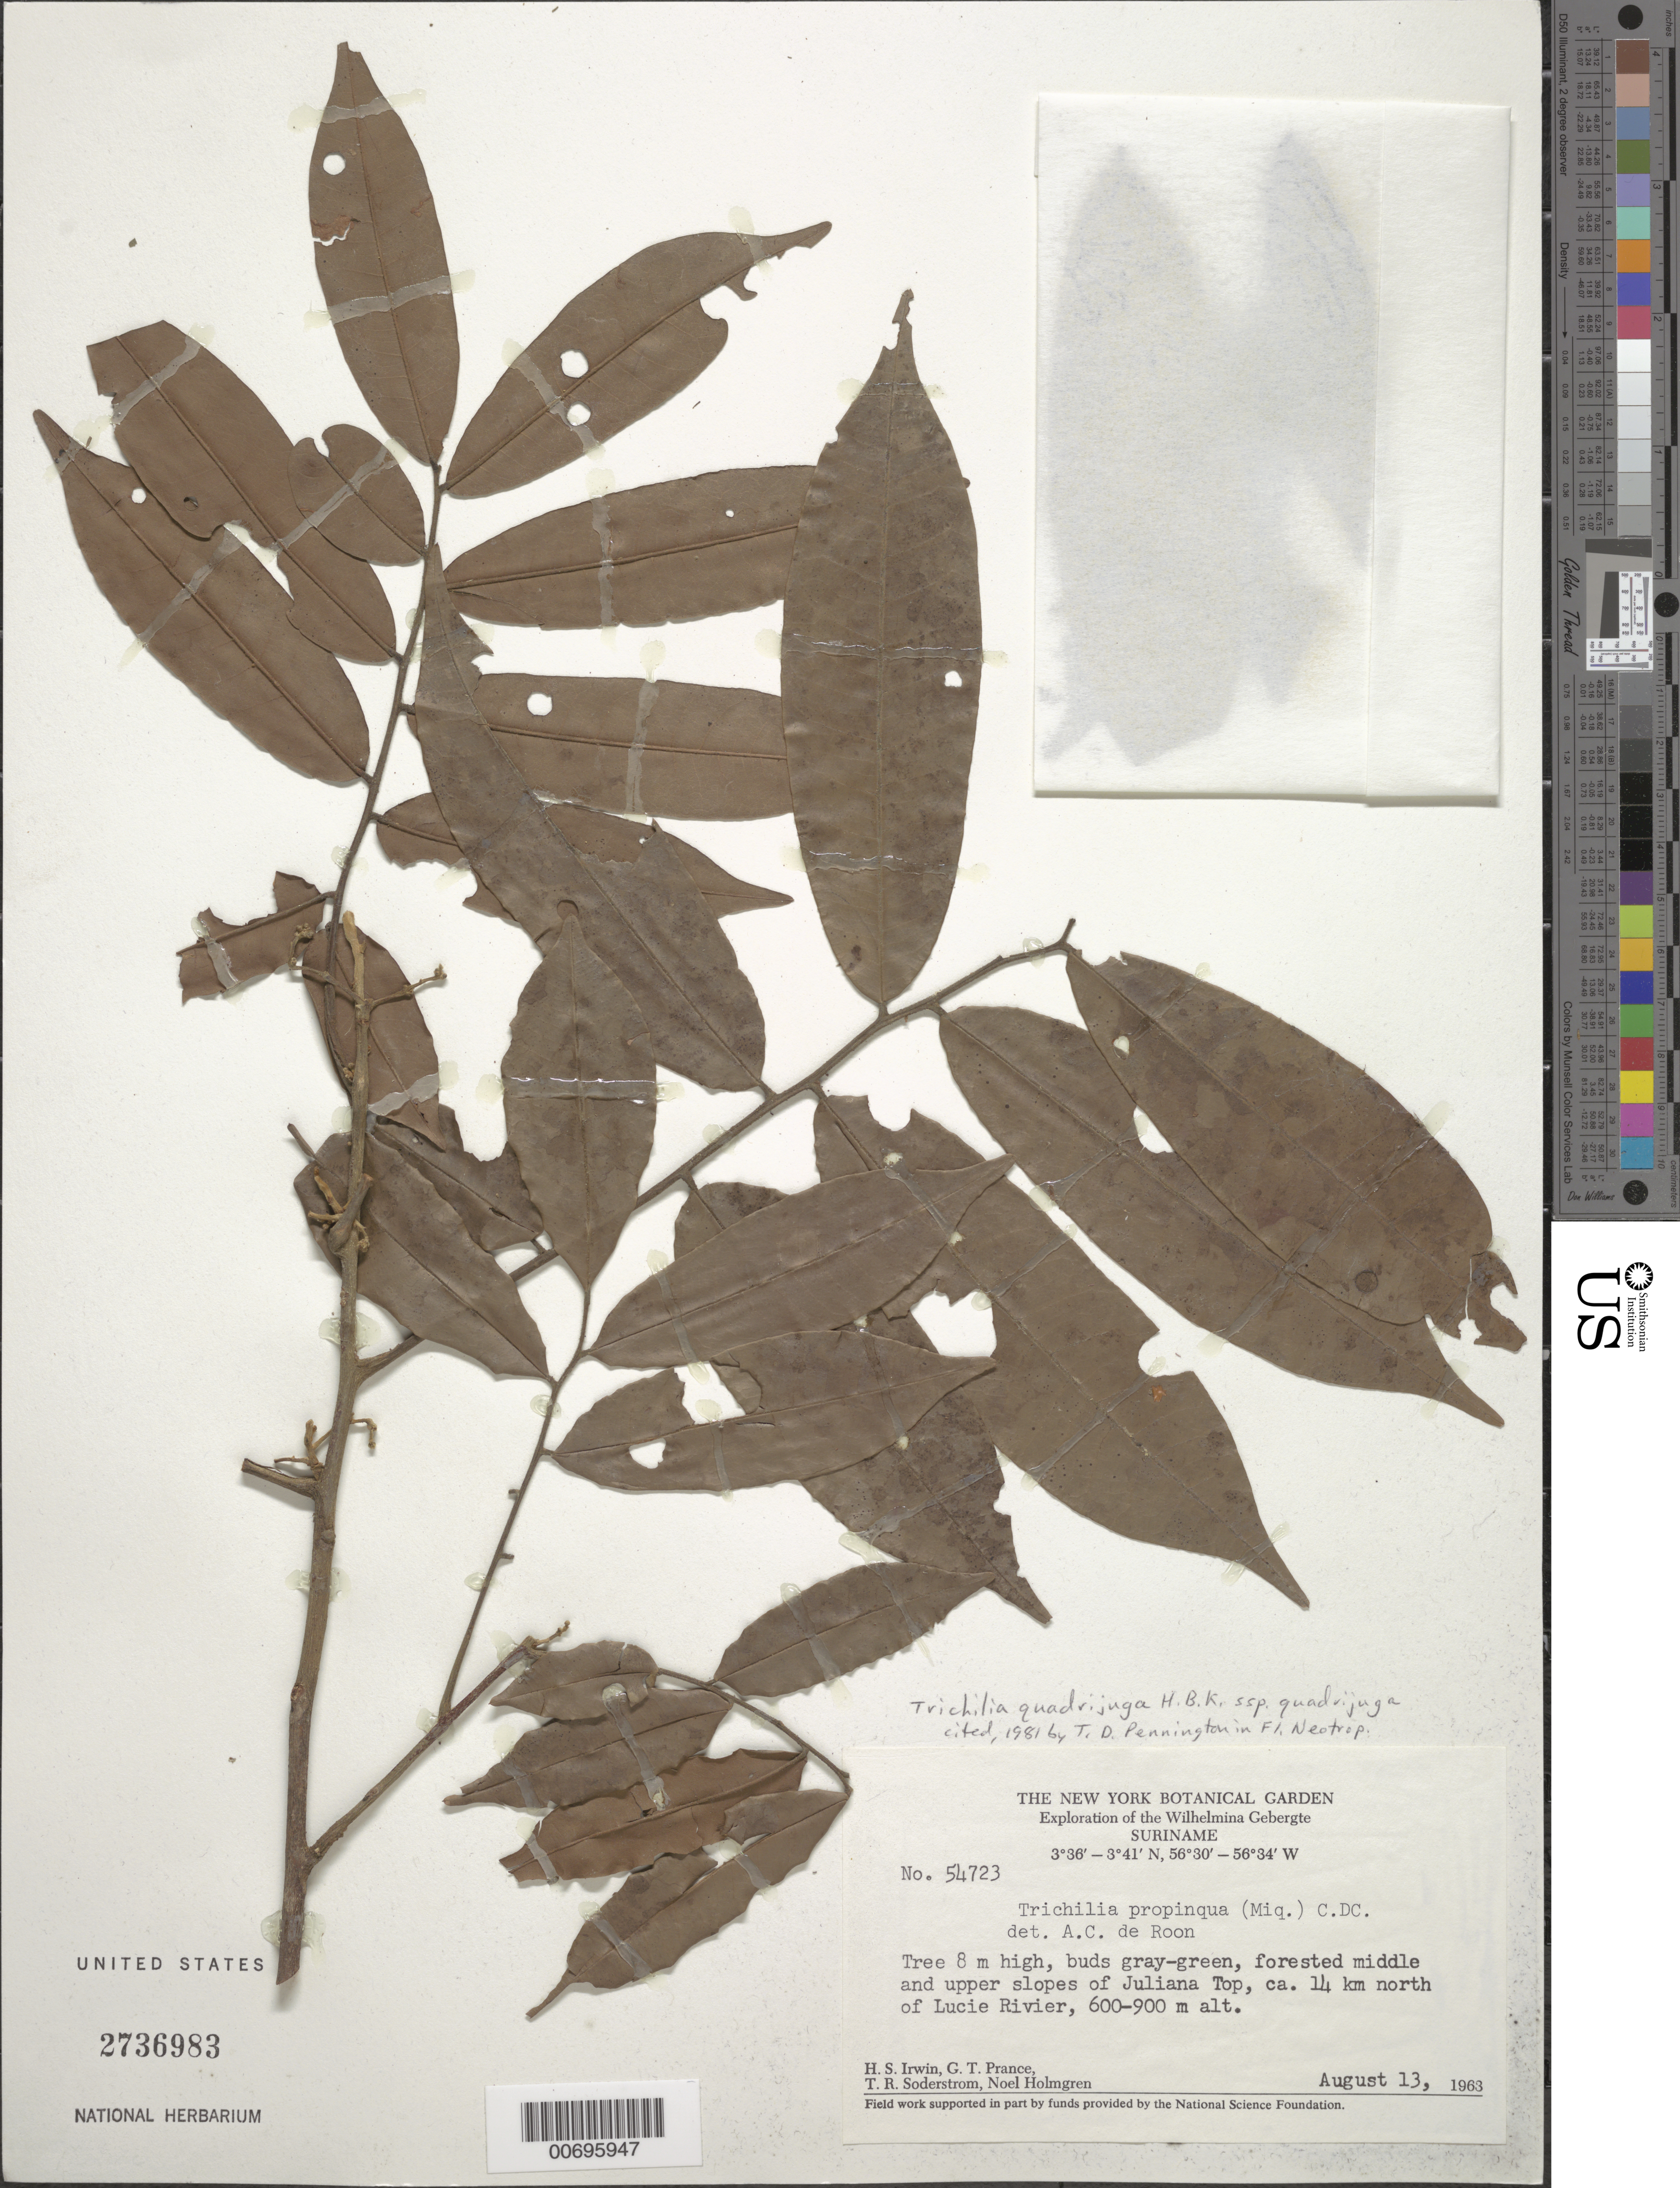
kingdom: Plantae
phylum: Tracheophyta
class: Magnoliopsida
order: Sapindales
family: Meliaceae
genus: Trichilia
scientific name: Trichilia quadrijuga subsp. quadrijuga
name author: Kunth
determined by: Pennington, T. D., (K)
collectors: H. Irwin, G. T. Prance, T. R. Soderstrom & N. H. Holmgren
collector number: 54723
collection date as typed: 13-Aug-63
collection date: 1963-08-13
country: Suriname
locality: Juliana Top, 14 km N of Lucie R., Wilhelmina Gebergte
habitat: Forested upper and middle slopes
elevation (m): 600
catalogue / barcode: US 2736983